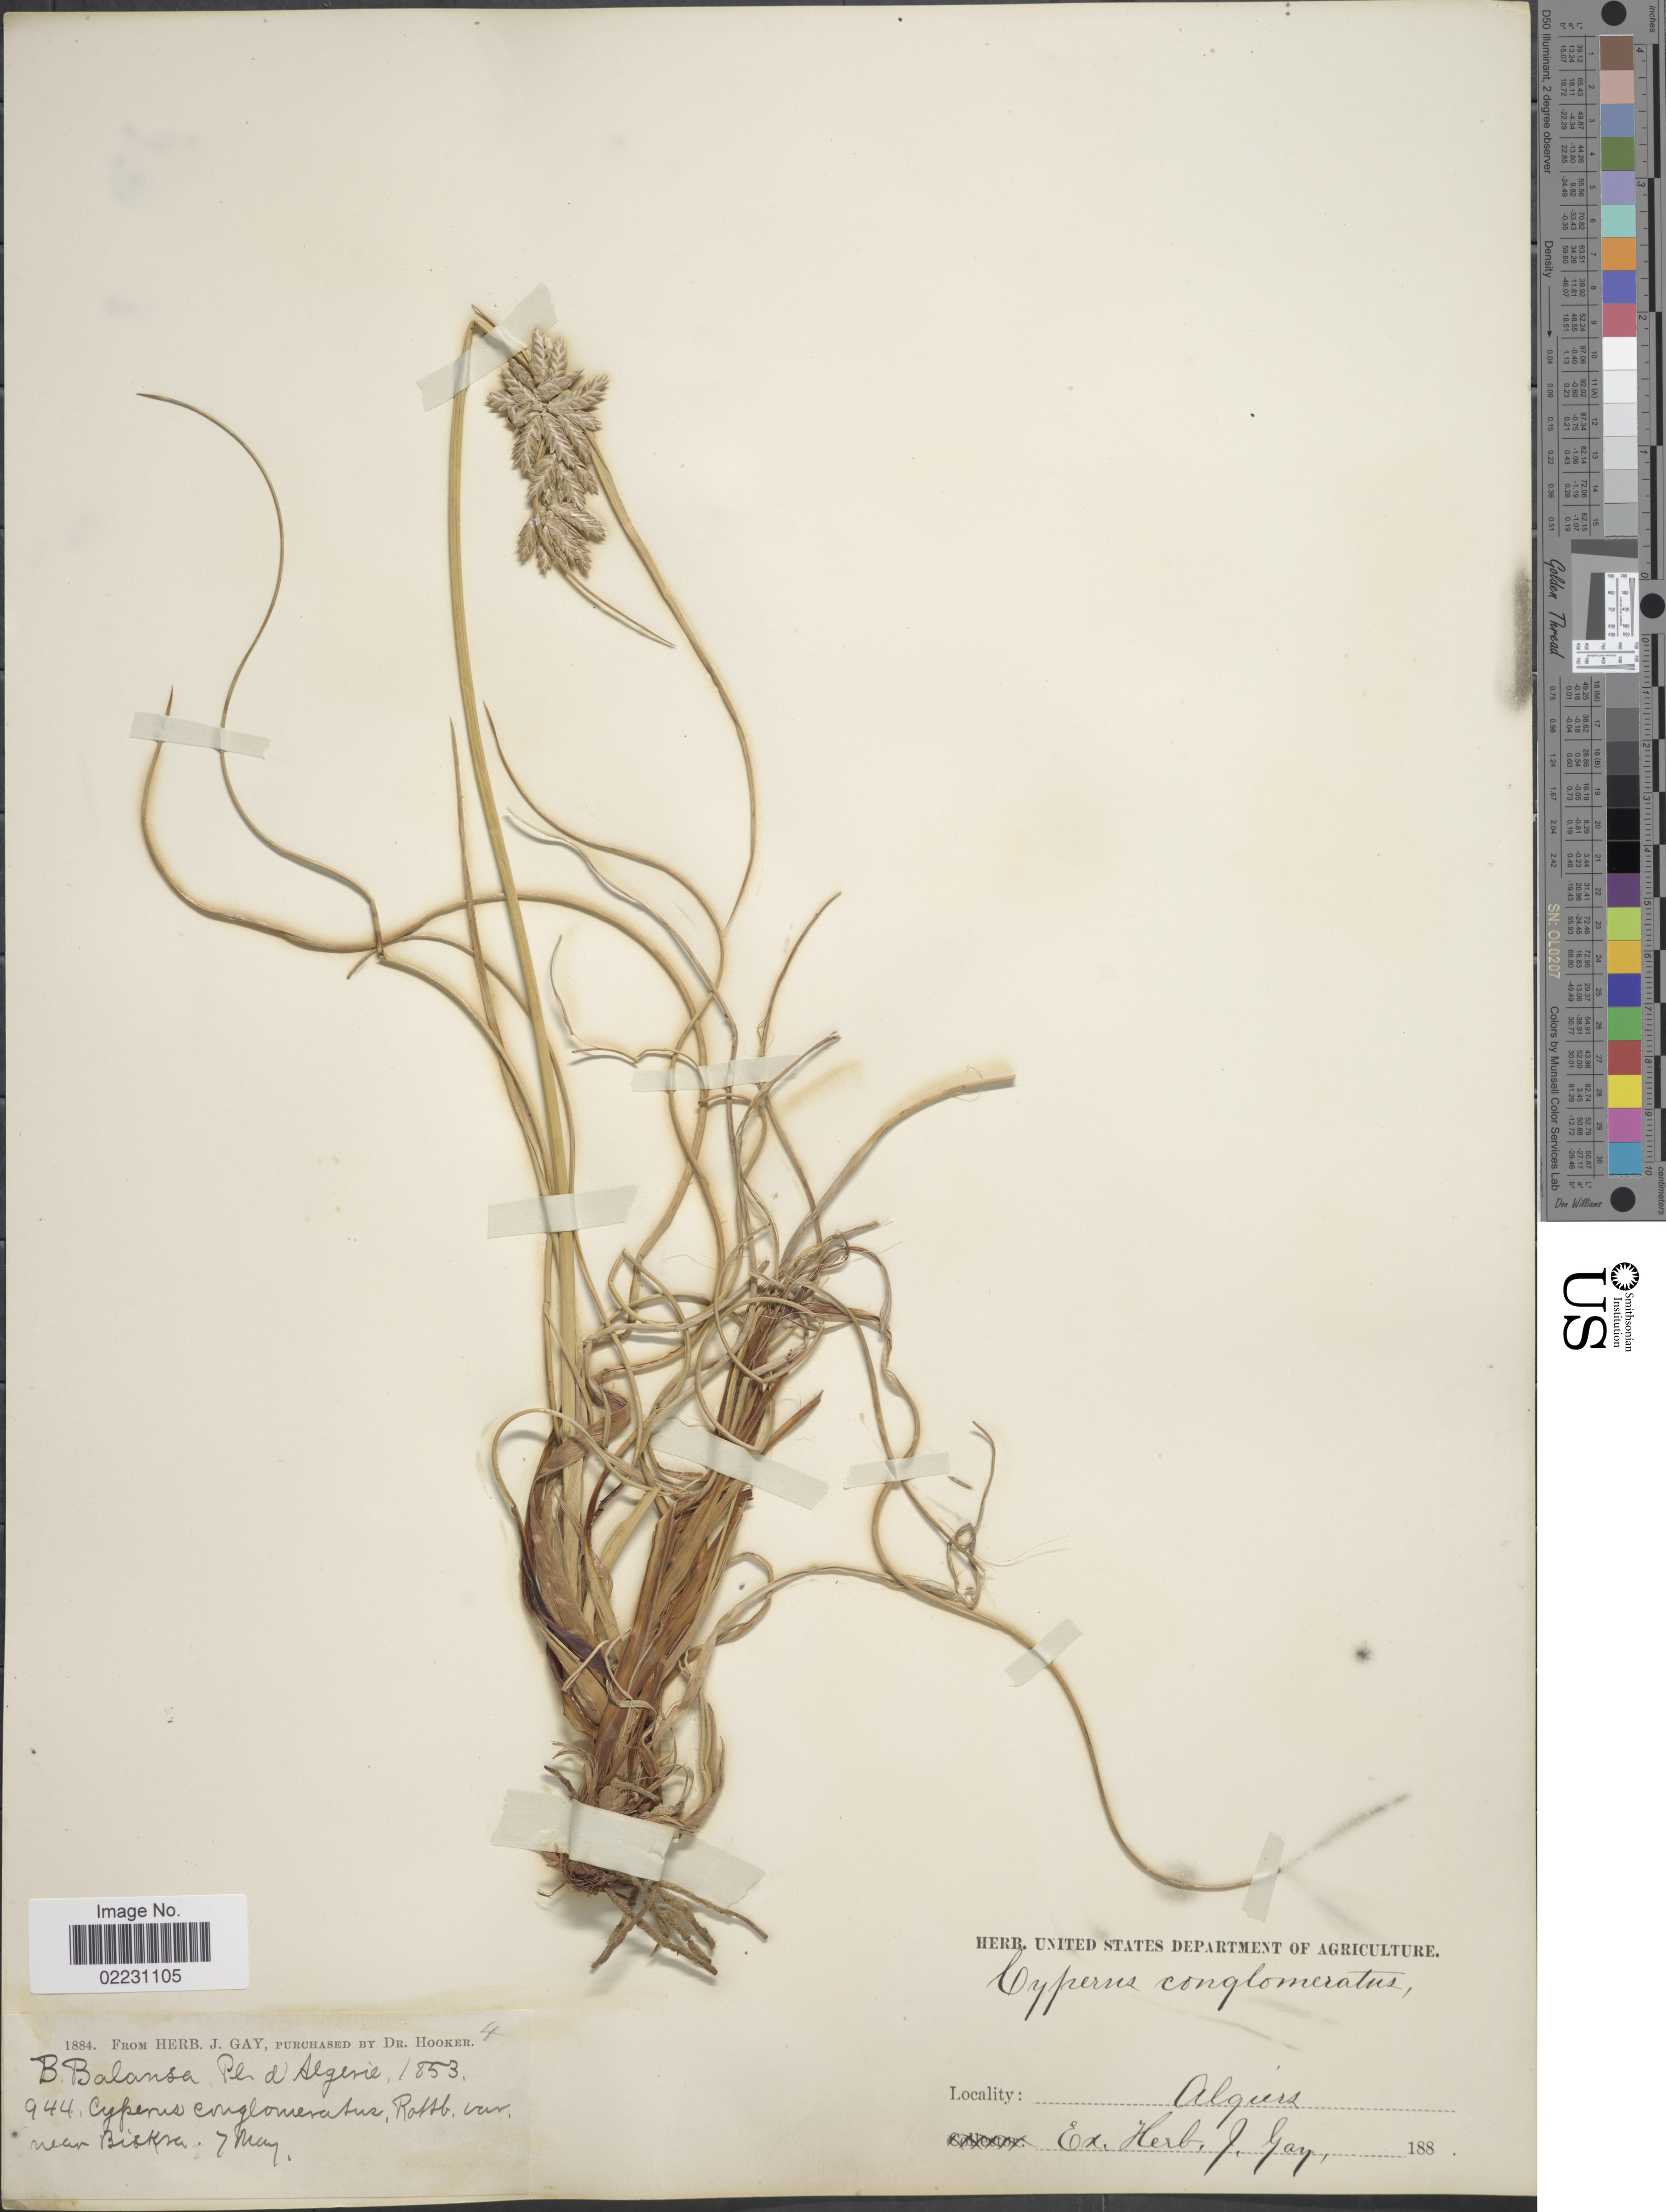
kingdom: Plantae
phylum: Tracheophyta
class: Liliopsida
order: Poales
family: Cyperaceae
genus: Cyperus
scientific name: Cyperus conglomeratus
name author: Rottb.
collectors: B. Balansa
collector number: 944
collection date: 1853-05-07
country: Algeria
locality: Near Biskra, Algerie